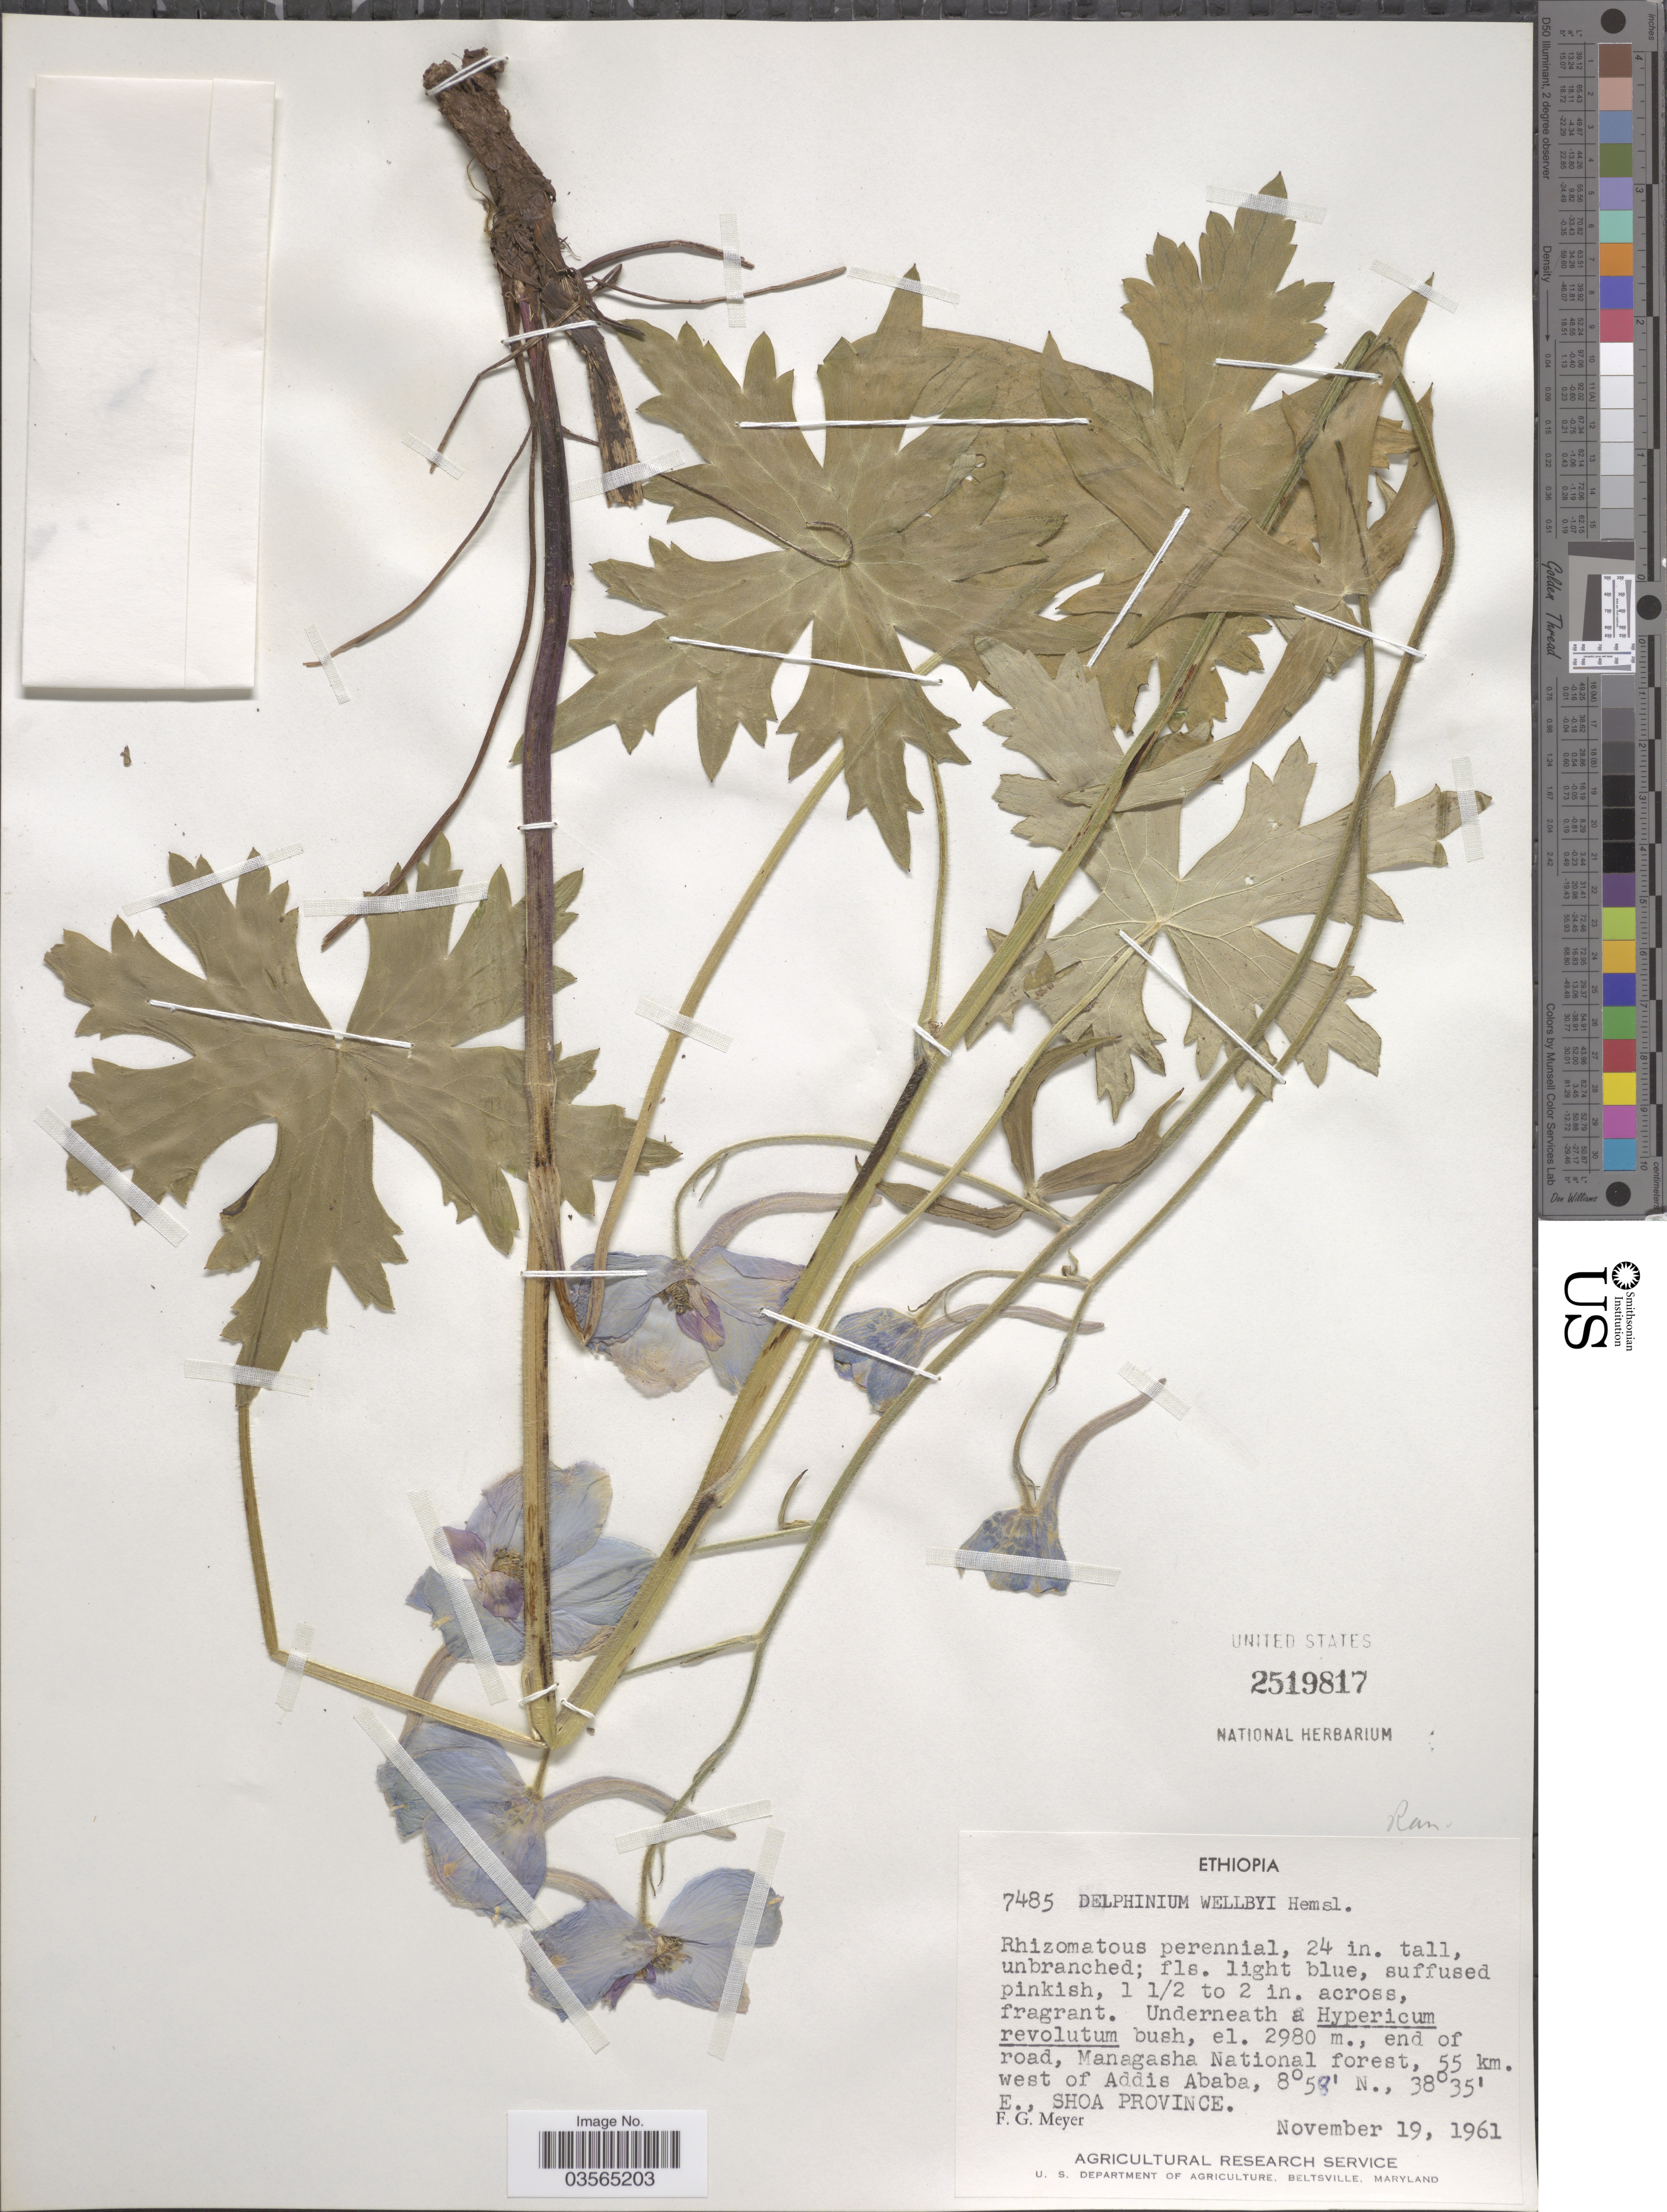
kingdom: Plantae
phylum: Tracheophyta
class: Magnoliopsida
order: Ranunculales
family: Ranunculaceae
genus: Delphinium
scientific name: Delphinium wellbyi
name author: Hemsl.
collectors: F. G. Meyer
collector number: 7485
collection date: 1961-11-19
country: Ethiopia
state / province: Addis Ababa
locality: End of road, Managasha National forest, 55 km. west of Addis Ababa. Shoa Province.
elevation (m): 2980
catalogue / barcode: US 2519817